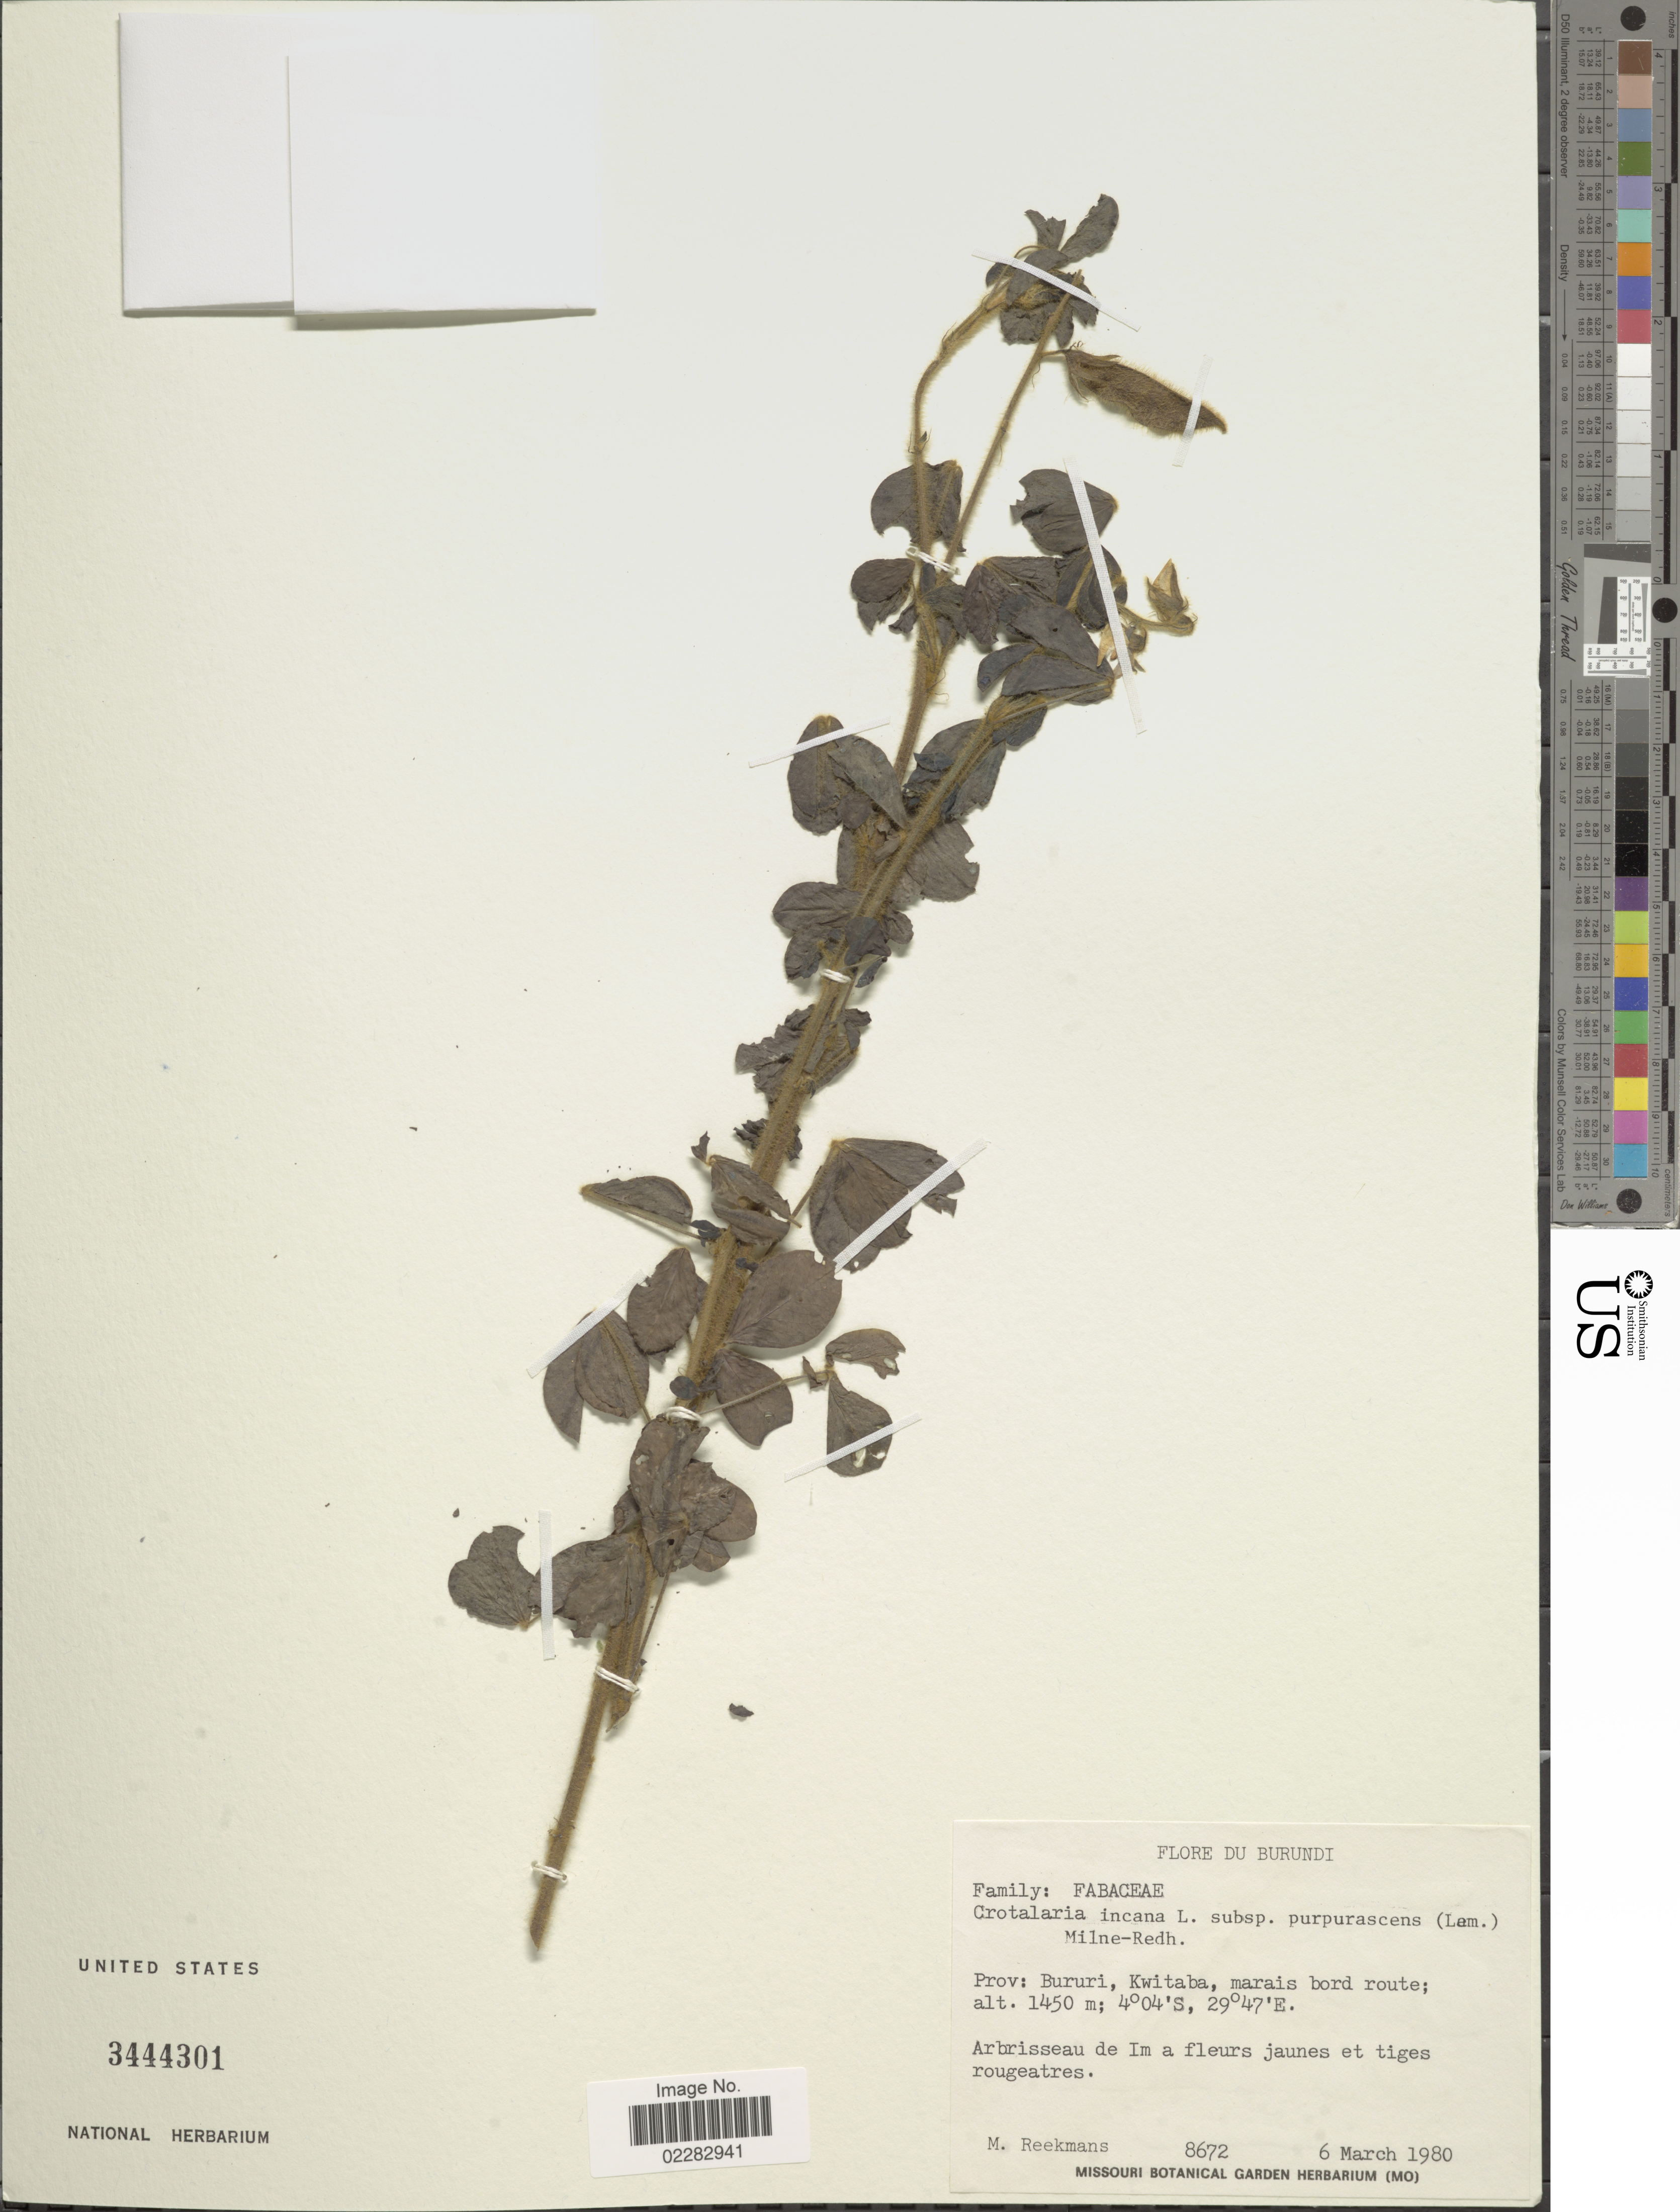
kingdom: Plantae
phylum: Tracheophyta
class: Magnoliopsida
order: Fabales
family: Fabaceae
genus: Crotalaria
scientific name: Crotalaria incana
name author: L.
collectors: M. Reekmans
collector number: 8672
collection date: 1980-03-06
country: Burundi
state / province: Bururi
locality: Kwitaba, marais bord route.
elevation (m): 1450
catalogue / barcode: US 3444301